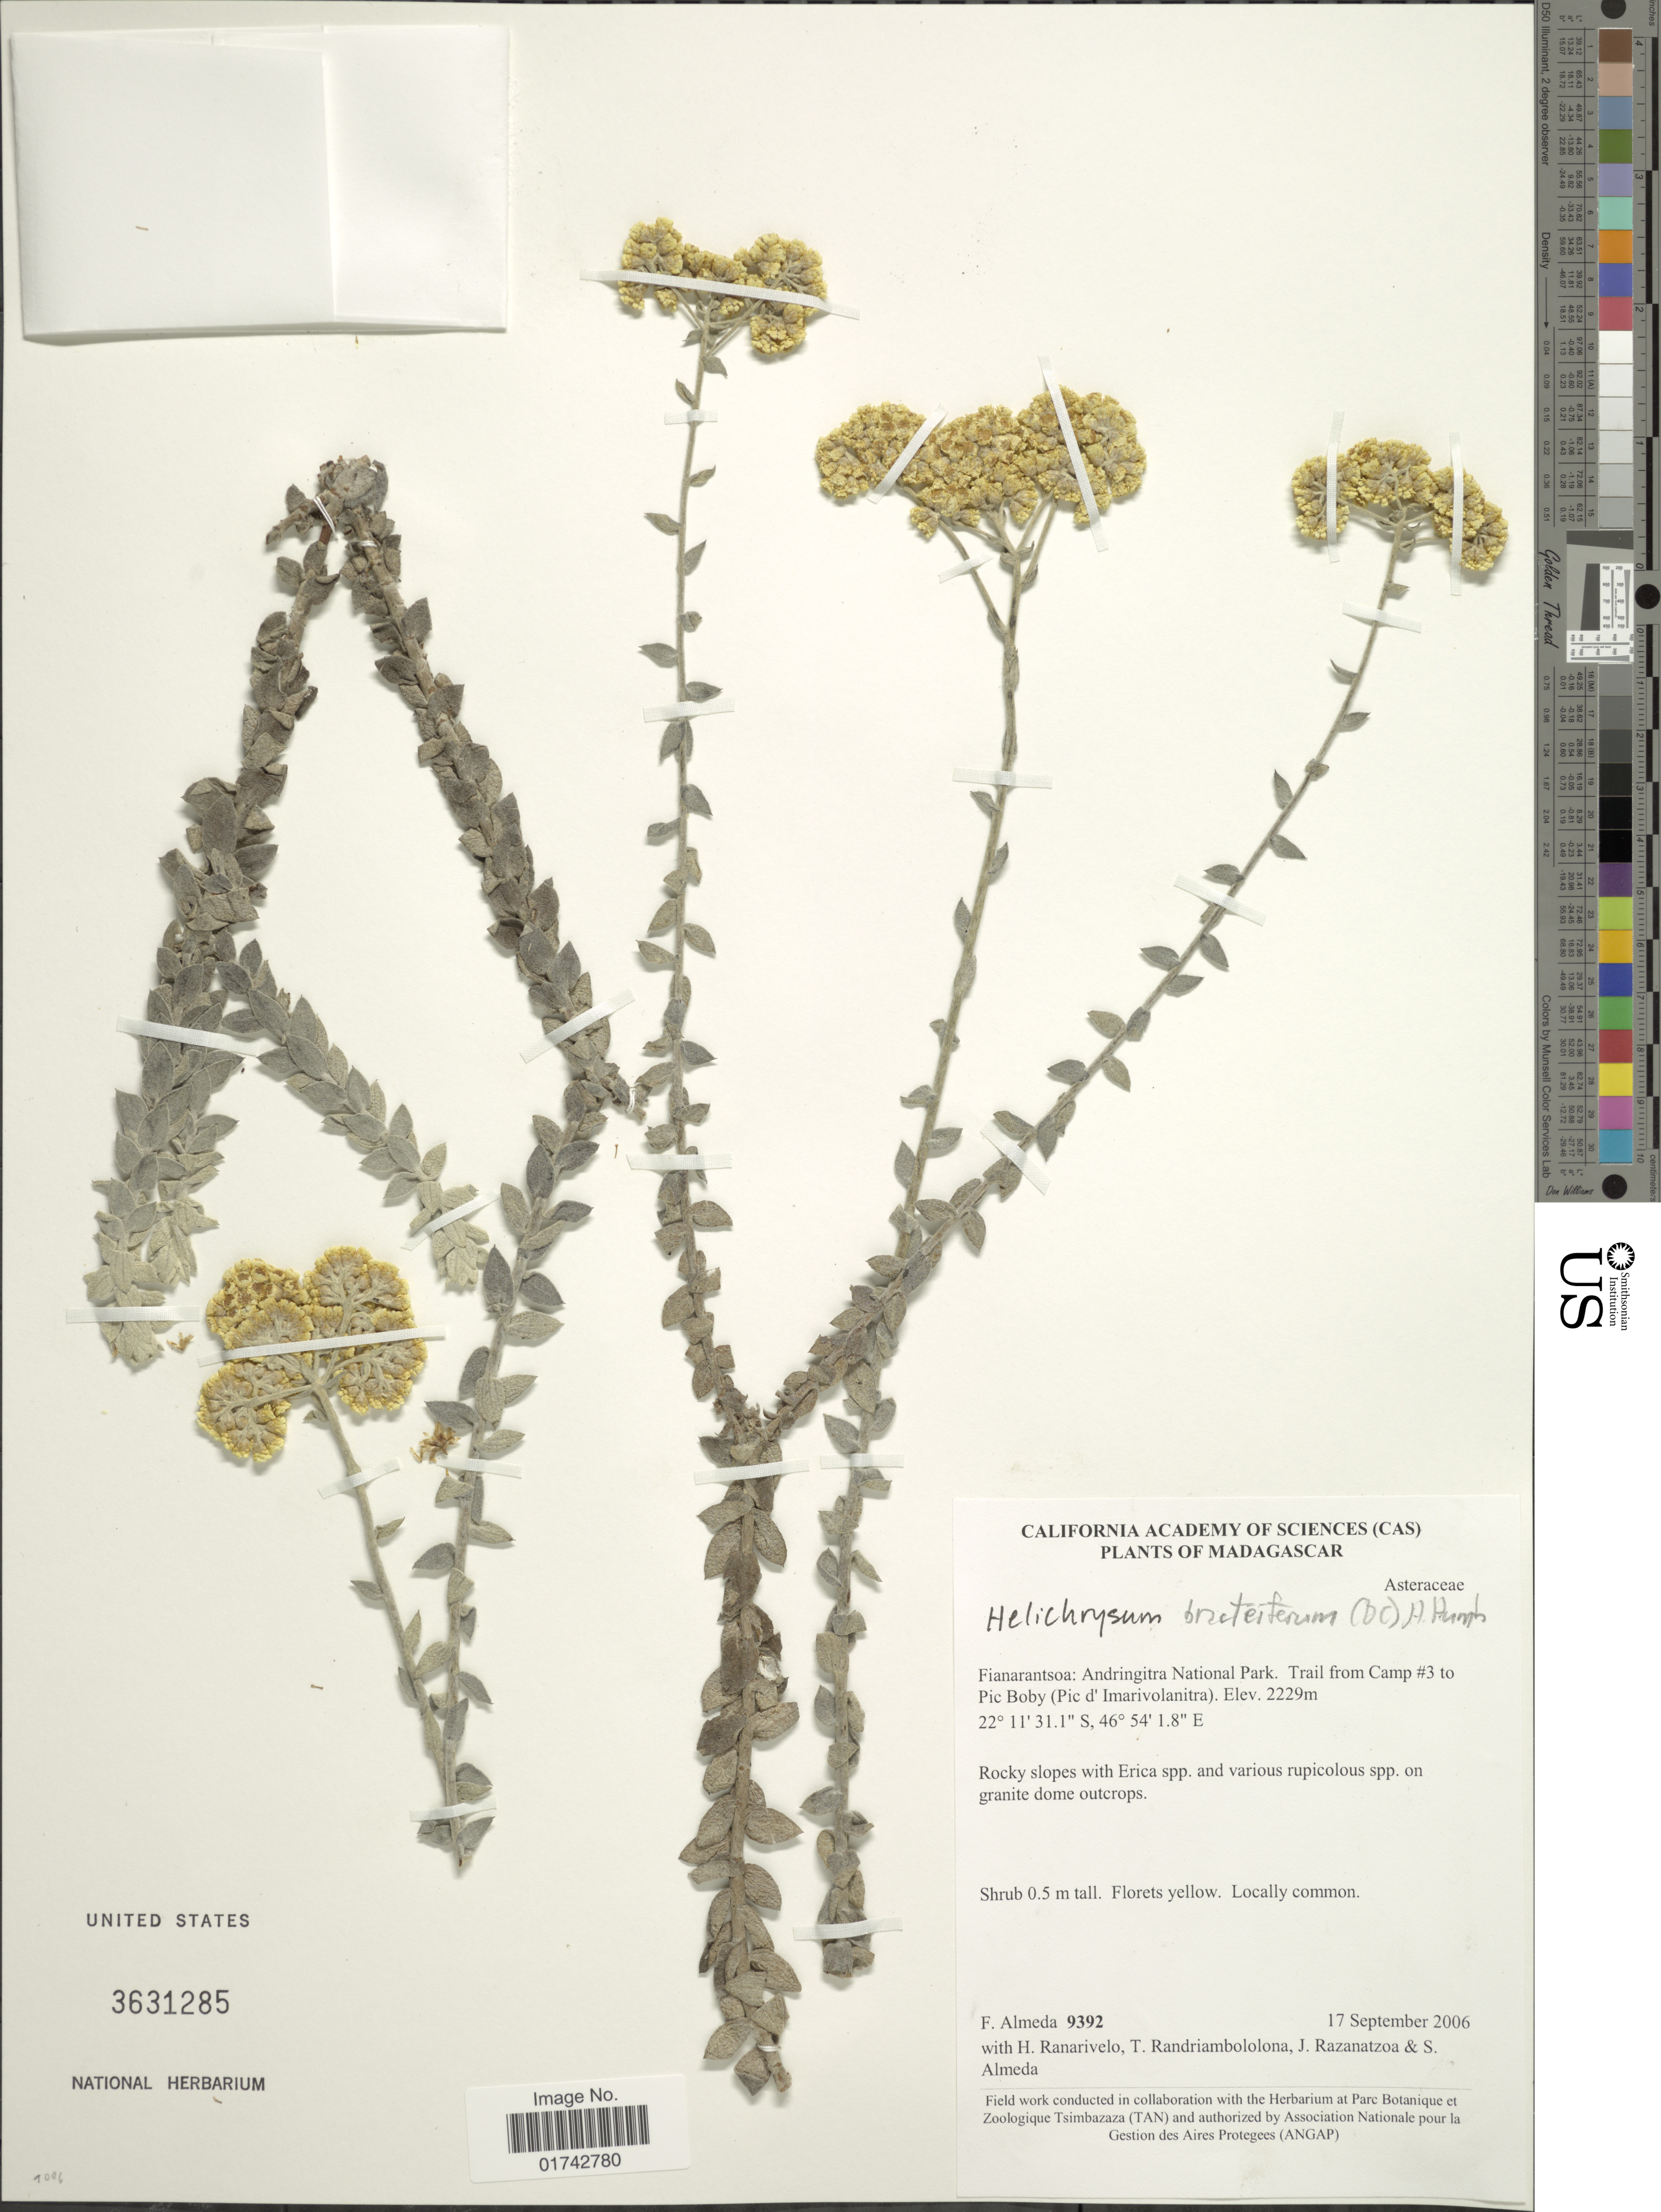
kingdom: Plantae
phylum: Tracheophyta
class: Magnoliopsida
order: Asterales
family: Asteraceae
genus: Helichrysum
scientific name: Helichrysum bracteiferum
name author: (DC.) Humbert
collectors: F. Almeda, H. Ranarivelo, T. Randriambololona, J. Razanatzoa & S. Almeda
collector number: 9392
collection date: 2006-09-17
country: Madagascar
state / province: Haute Matsiatra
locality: Andringitra National Park. Trail from Camp #3 to Pic Boby (Pic d' Imarivolanitra)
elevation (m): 2229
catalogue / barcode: US 3631285